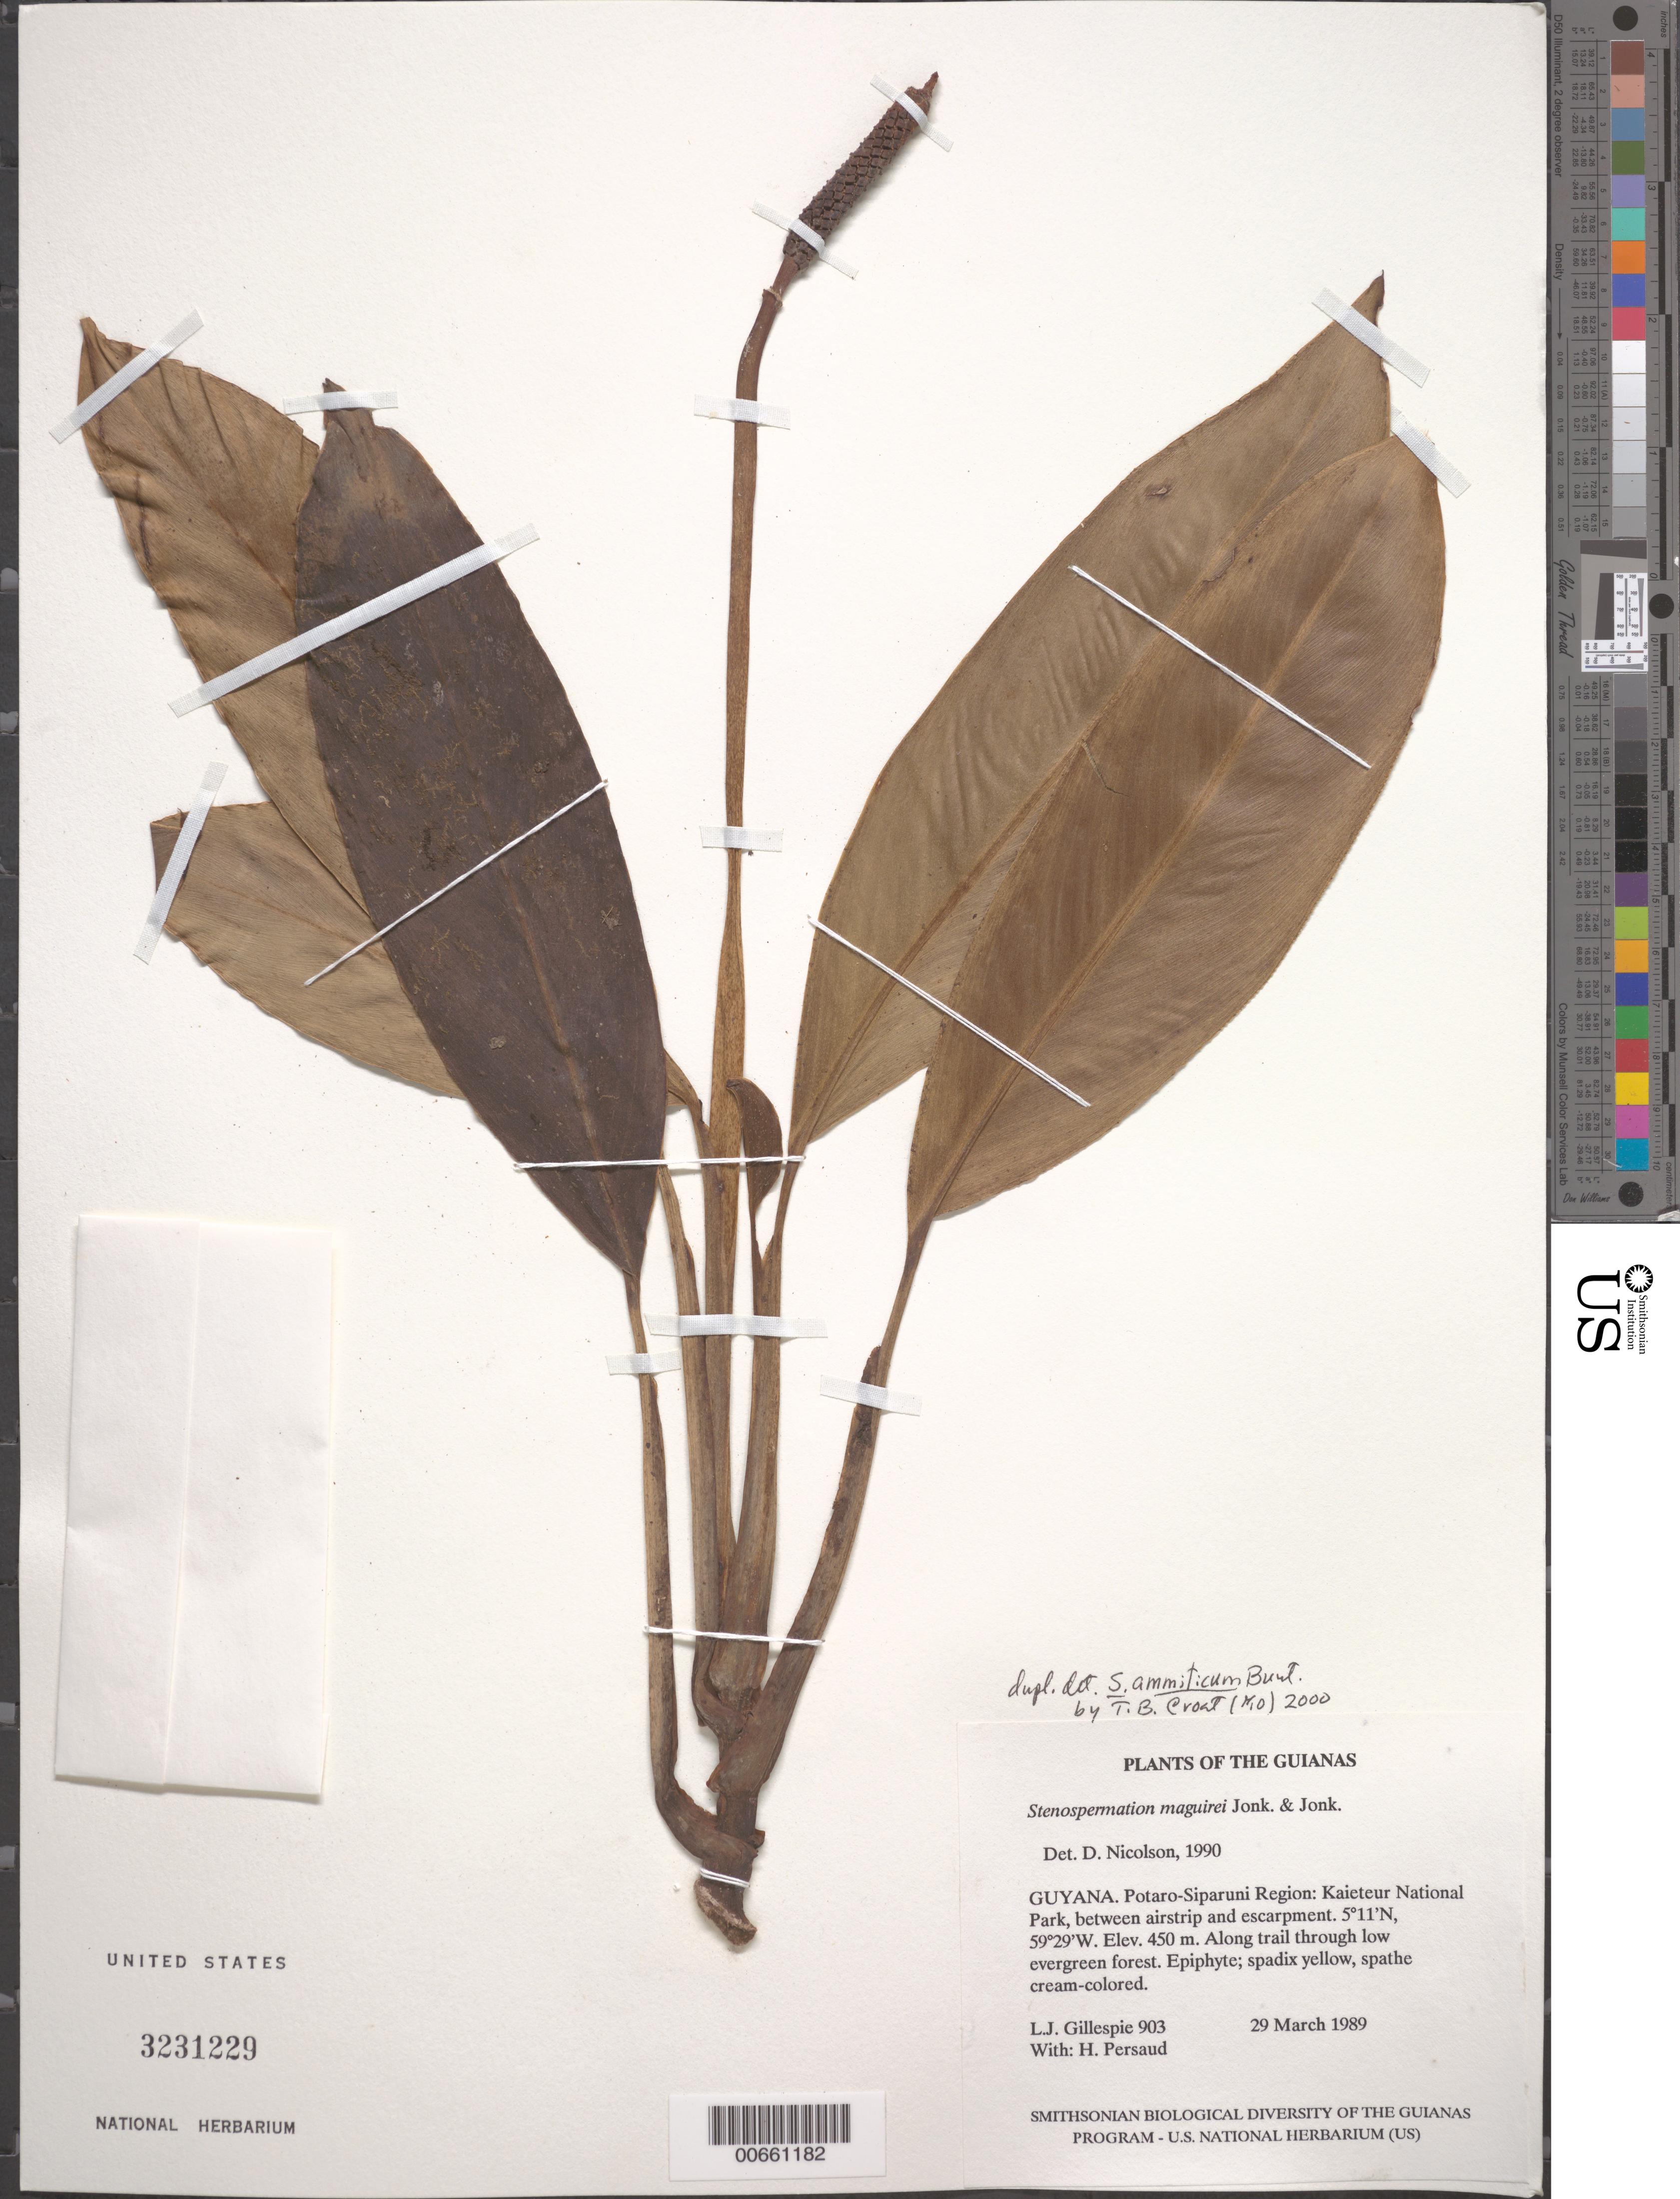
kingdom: Plantae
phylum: Tracheophyta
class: Liliopsida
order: Alismatales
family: Araceae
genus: Stenospermation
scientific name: Stenospermation ammiticum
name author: G.S. Bunting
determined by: Croat, Thomas B., Missouri Botanical Garden (MO)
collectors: L. J. Gillespie & H. Persaud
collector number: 903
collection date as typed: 29 March 1989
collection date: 1989-03-29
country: Guyana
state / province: Potaro-Siparuni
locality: Kaieteur National Park, between airstrip and escarpment. ENE of airstrip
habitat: Along trail through low evergreen forest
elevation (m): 450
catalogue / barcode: US 3231229